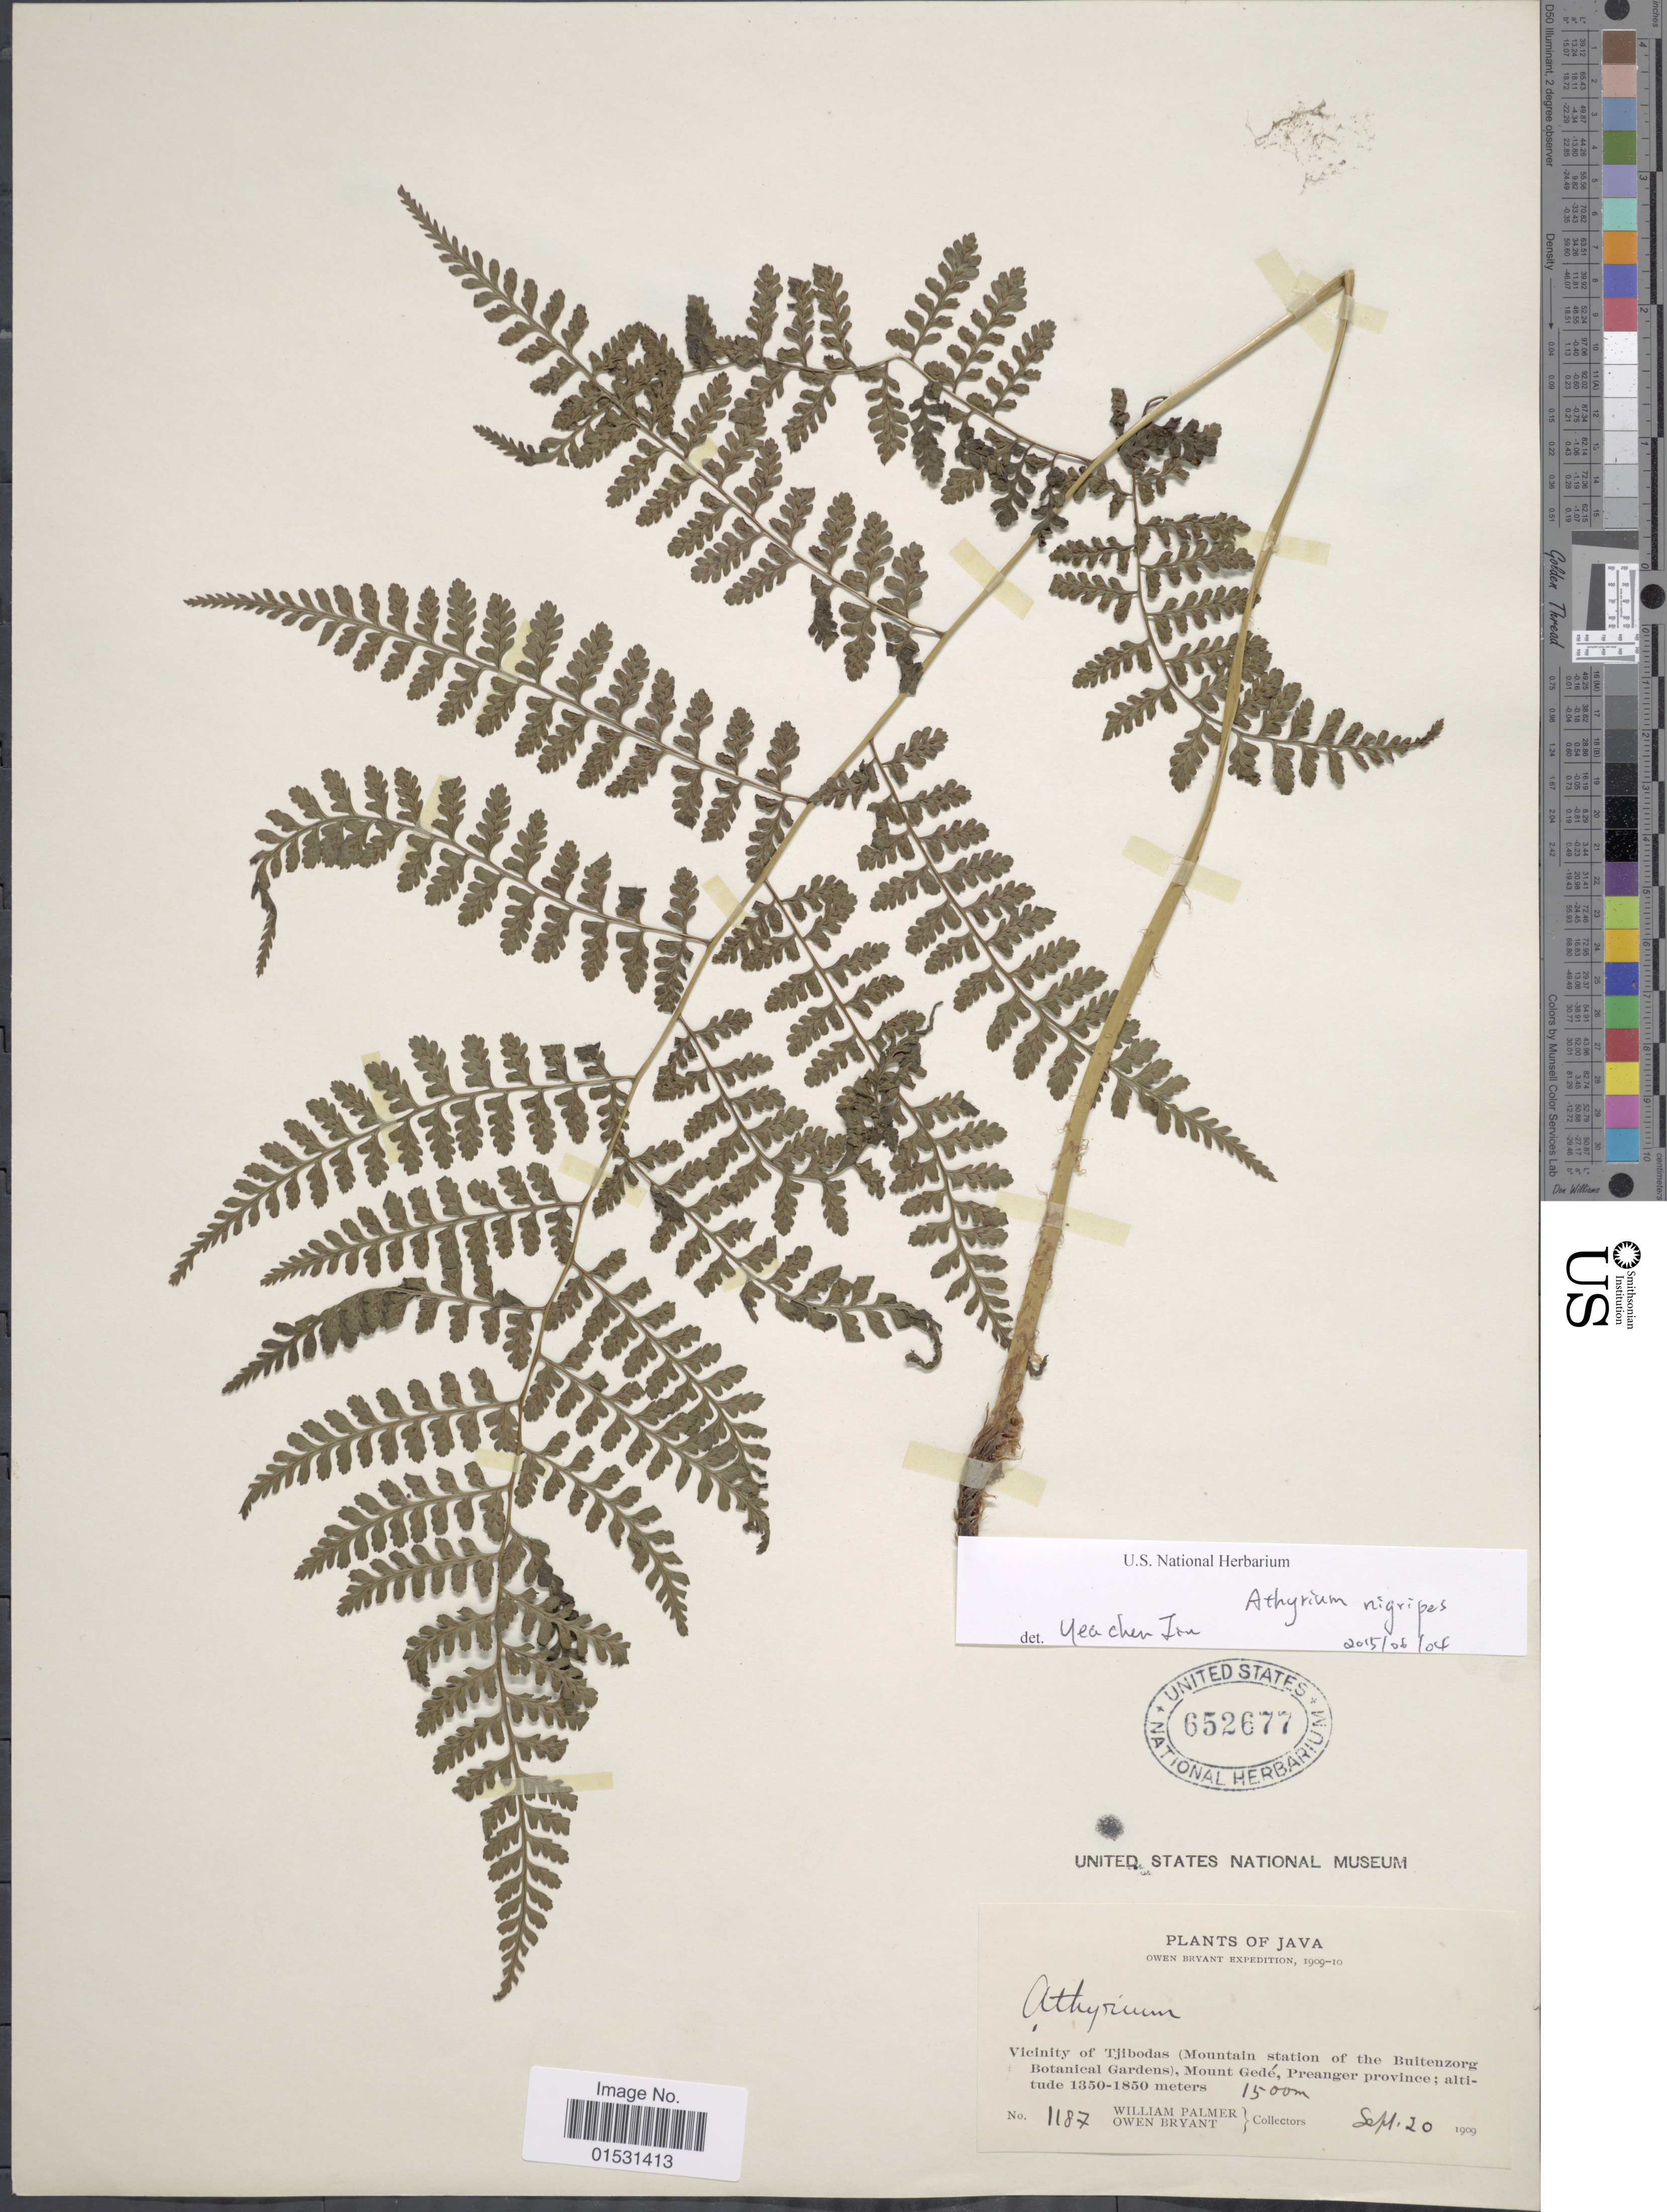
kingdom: Plantae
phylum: Tracheophyta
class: Polypodiopsida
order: Polypodiales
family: Athyriaceae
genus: Athyrium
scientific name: Athyrium nigripes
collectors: W. Palmer & O. Bryant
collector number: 1187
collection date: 1909-09-20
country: Indonesia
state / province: Java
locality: Vicinity of Tjibodas (Mountain station of the Buitenzorg Botanical Gardens), Mount Gede, Preanger province.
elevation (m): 1500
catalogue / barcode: US 652677